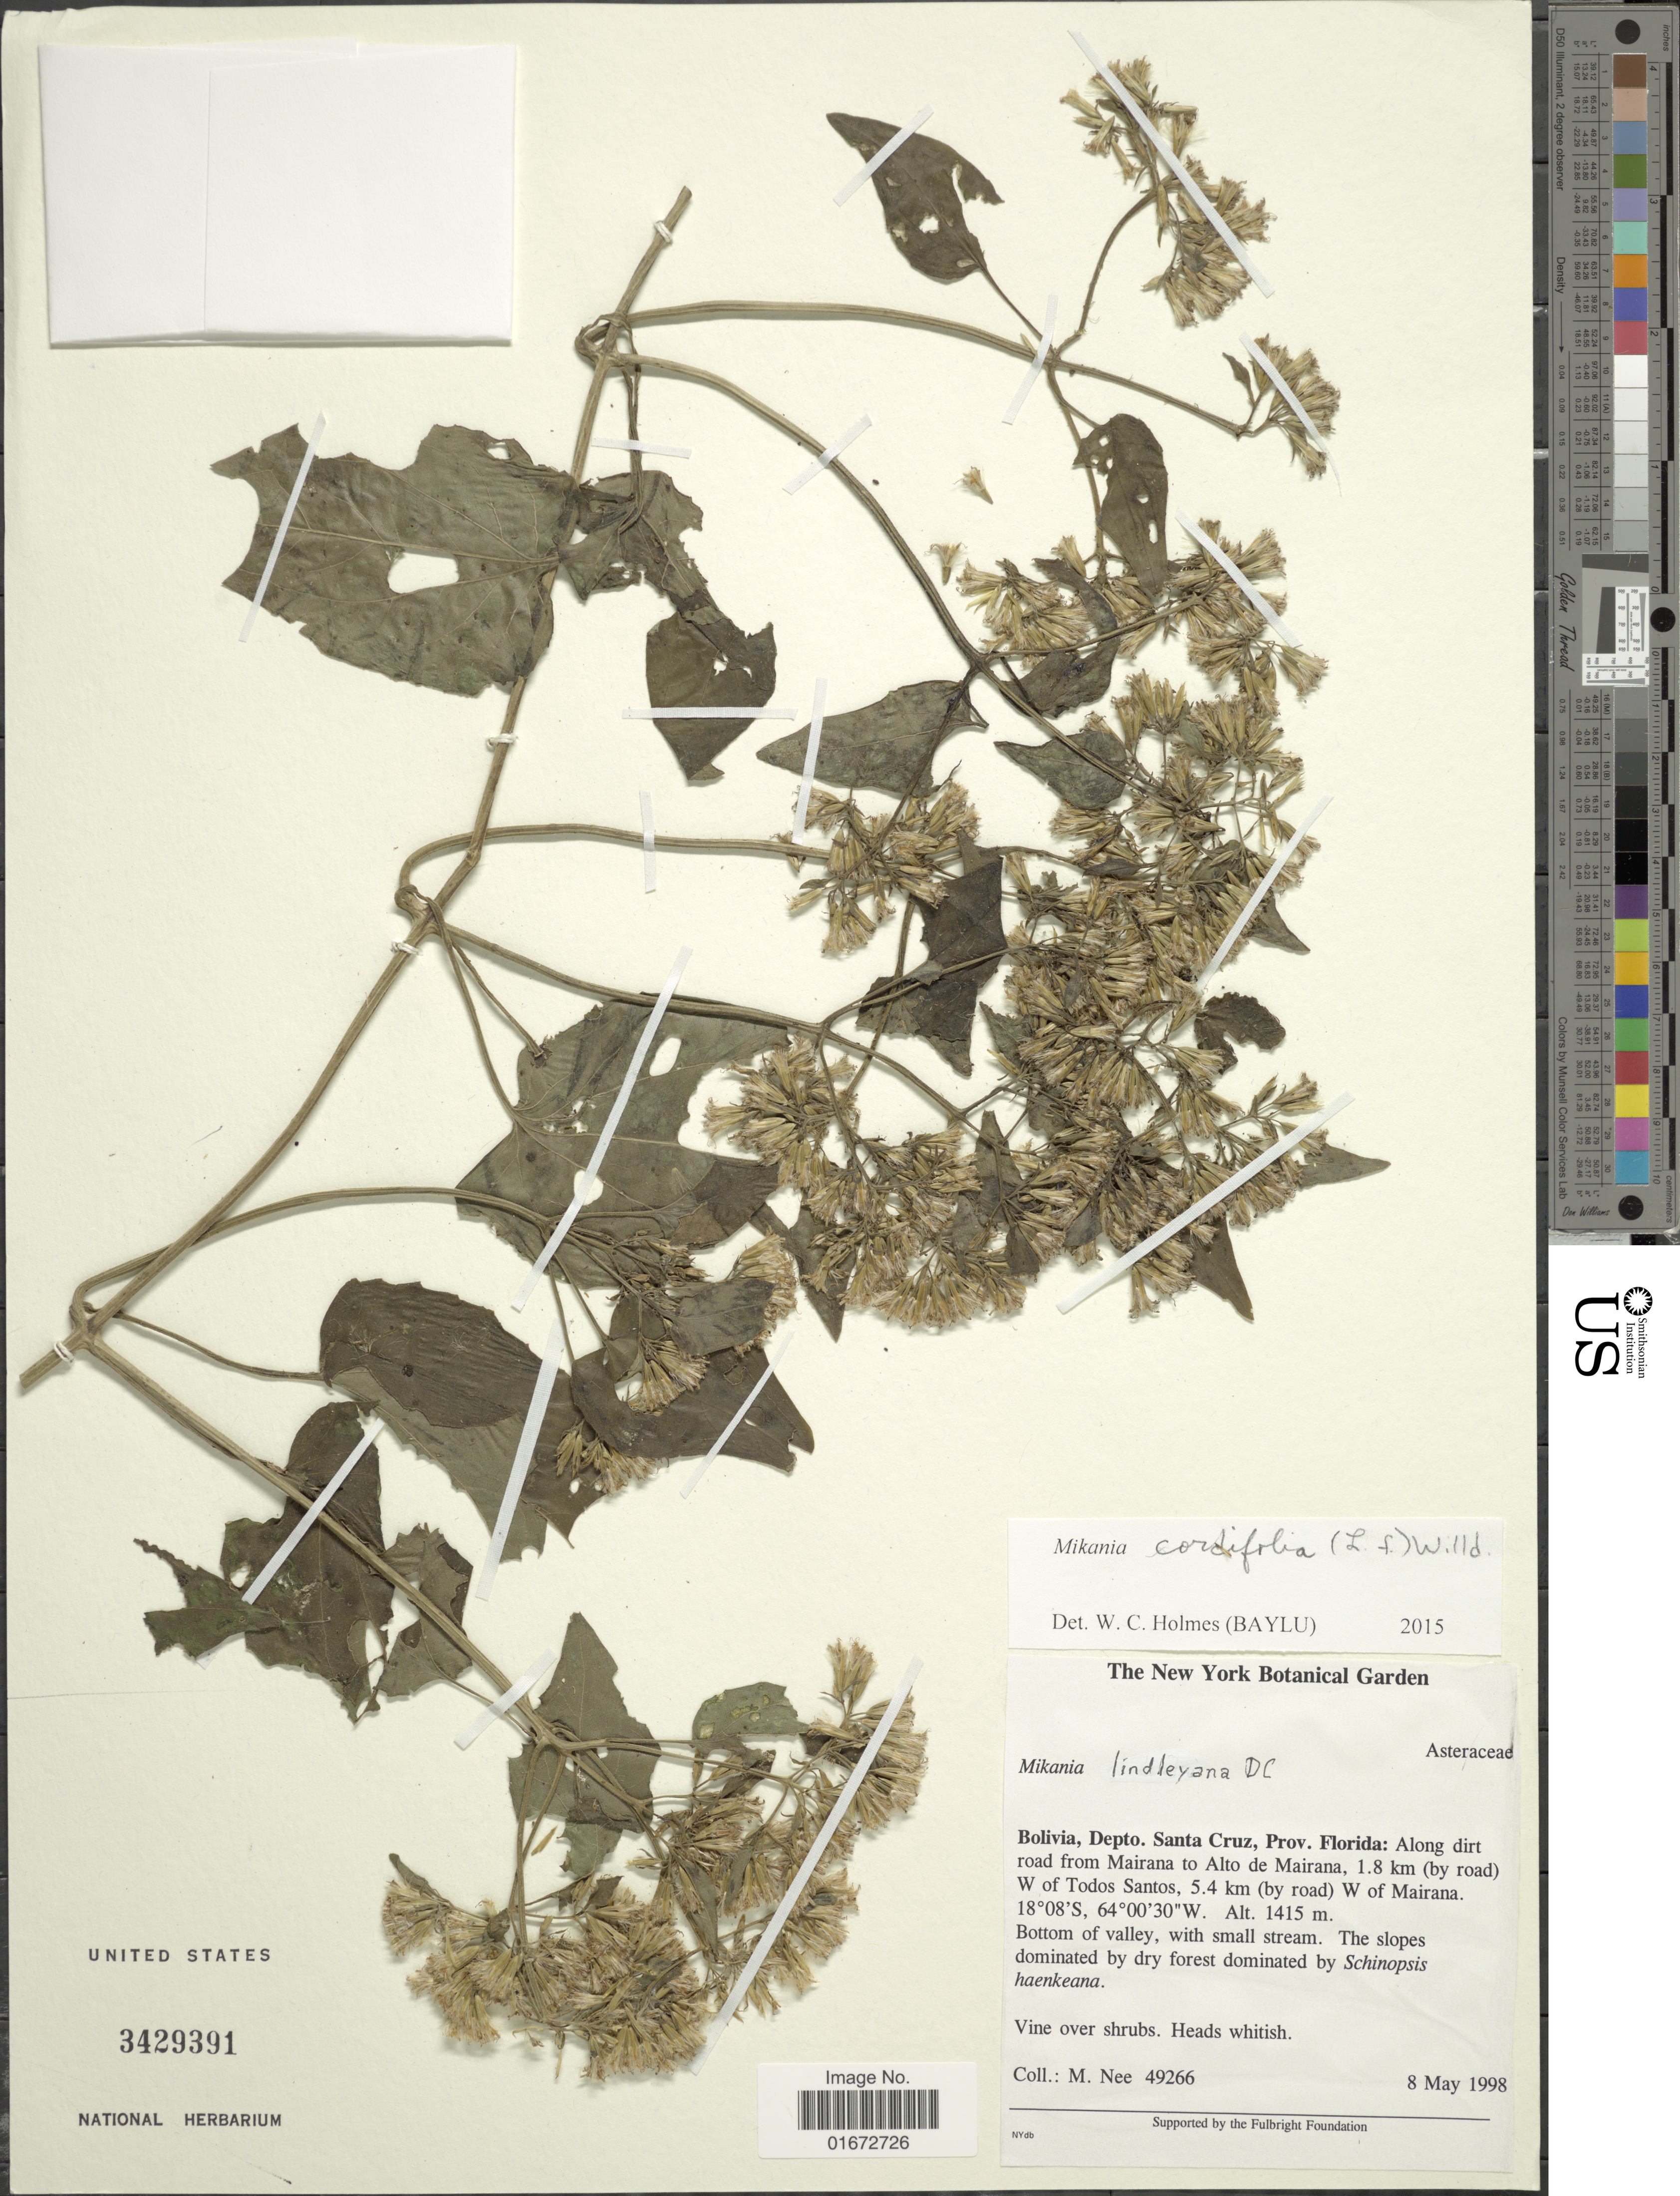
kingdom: Plantae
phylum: Tracheophyta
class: Magnoliopsida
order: Asterales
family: Asteraceae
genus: Mikania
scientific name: Mikania cordifolia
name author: Kunth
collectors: M. Nee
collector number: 49266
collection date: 1998-05-08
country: Bolivia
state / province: Santa Cruz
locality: Bolivia, Depto. Santa Cruz, Prov. Florida: Along dirt road from Mairana to Alto de Mairana, 1.8 km (by road) W of Todos Santos, 5.4 km (by road) W of Mairana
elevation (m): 1415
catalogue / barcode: US 3429391